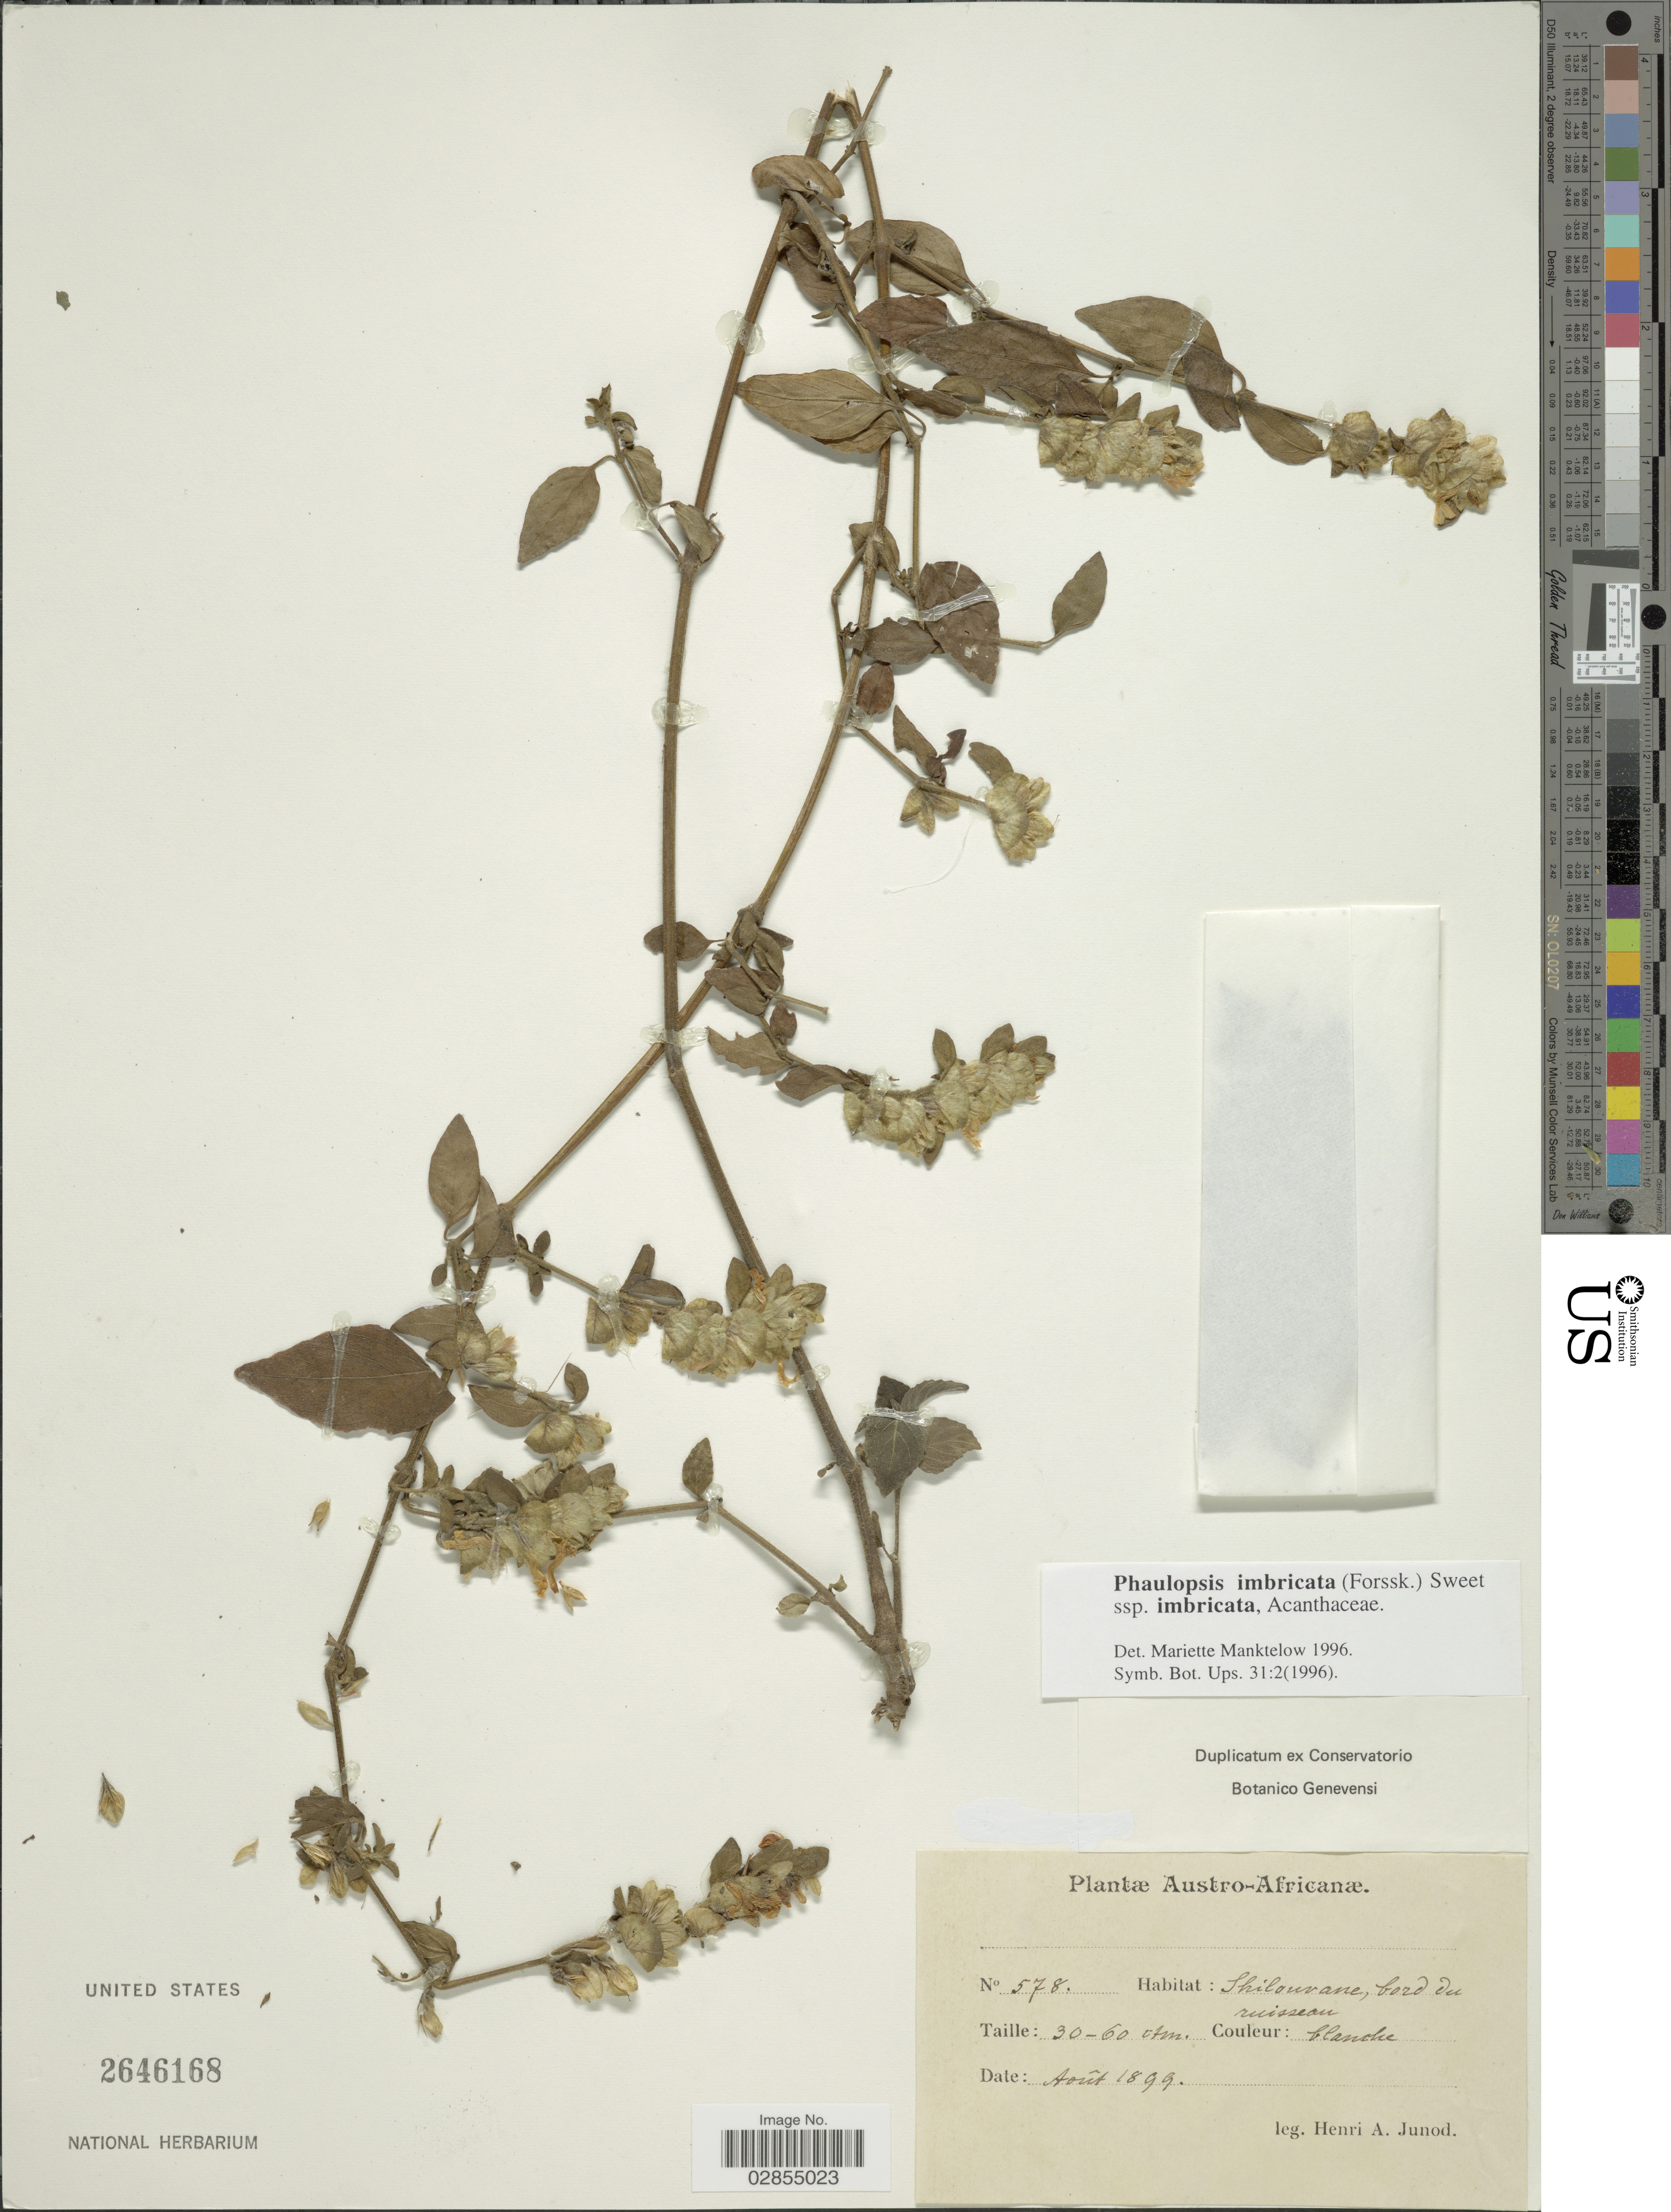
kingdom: Plantae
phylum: Tracheophyta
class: Magnoliopsida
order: Lamiales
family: Acanthaceae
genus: Phaulopsis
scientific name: Phaulopsis imbricata subsp. imbricata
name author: (Forssk.) Sweet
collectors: H. Junod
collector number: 578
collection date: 1899-08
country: South Africa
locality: Shilouvane, bord du ruisseau.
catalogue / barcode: US 2646168